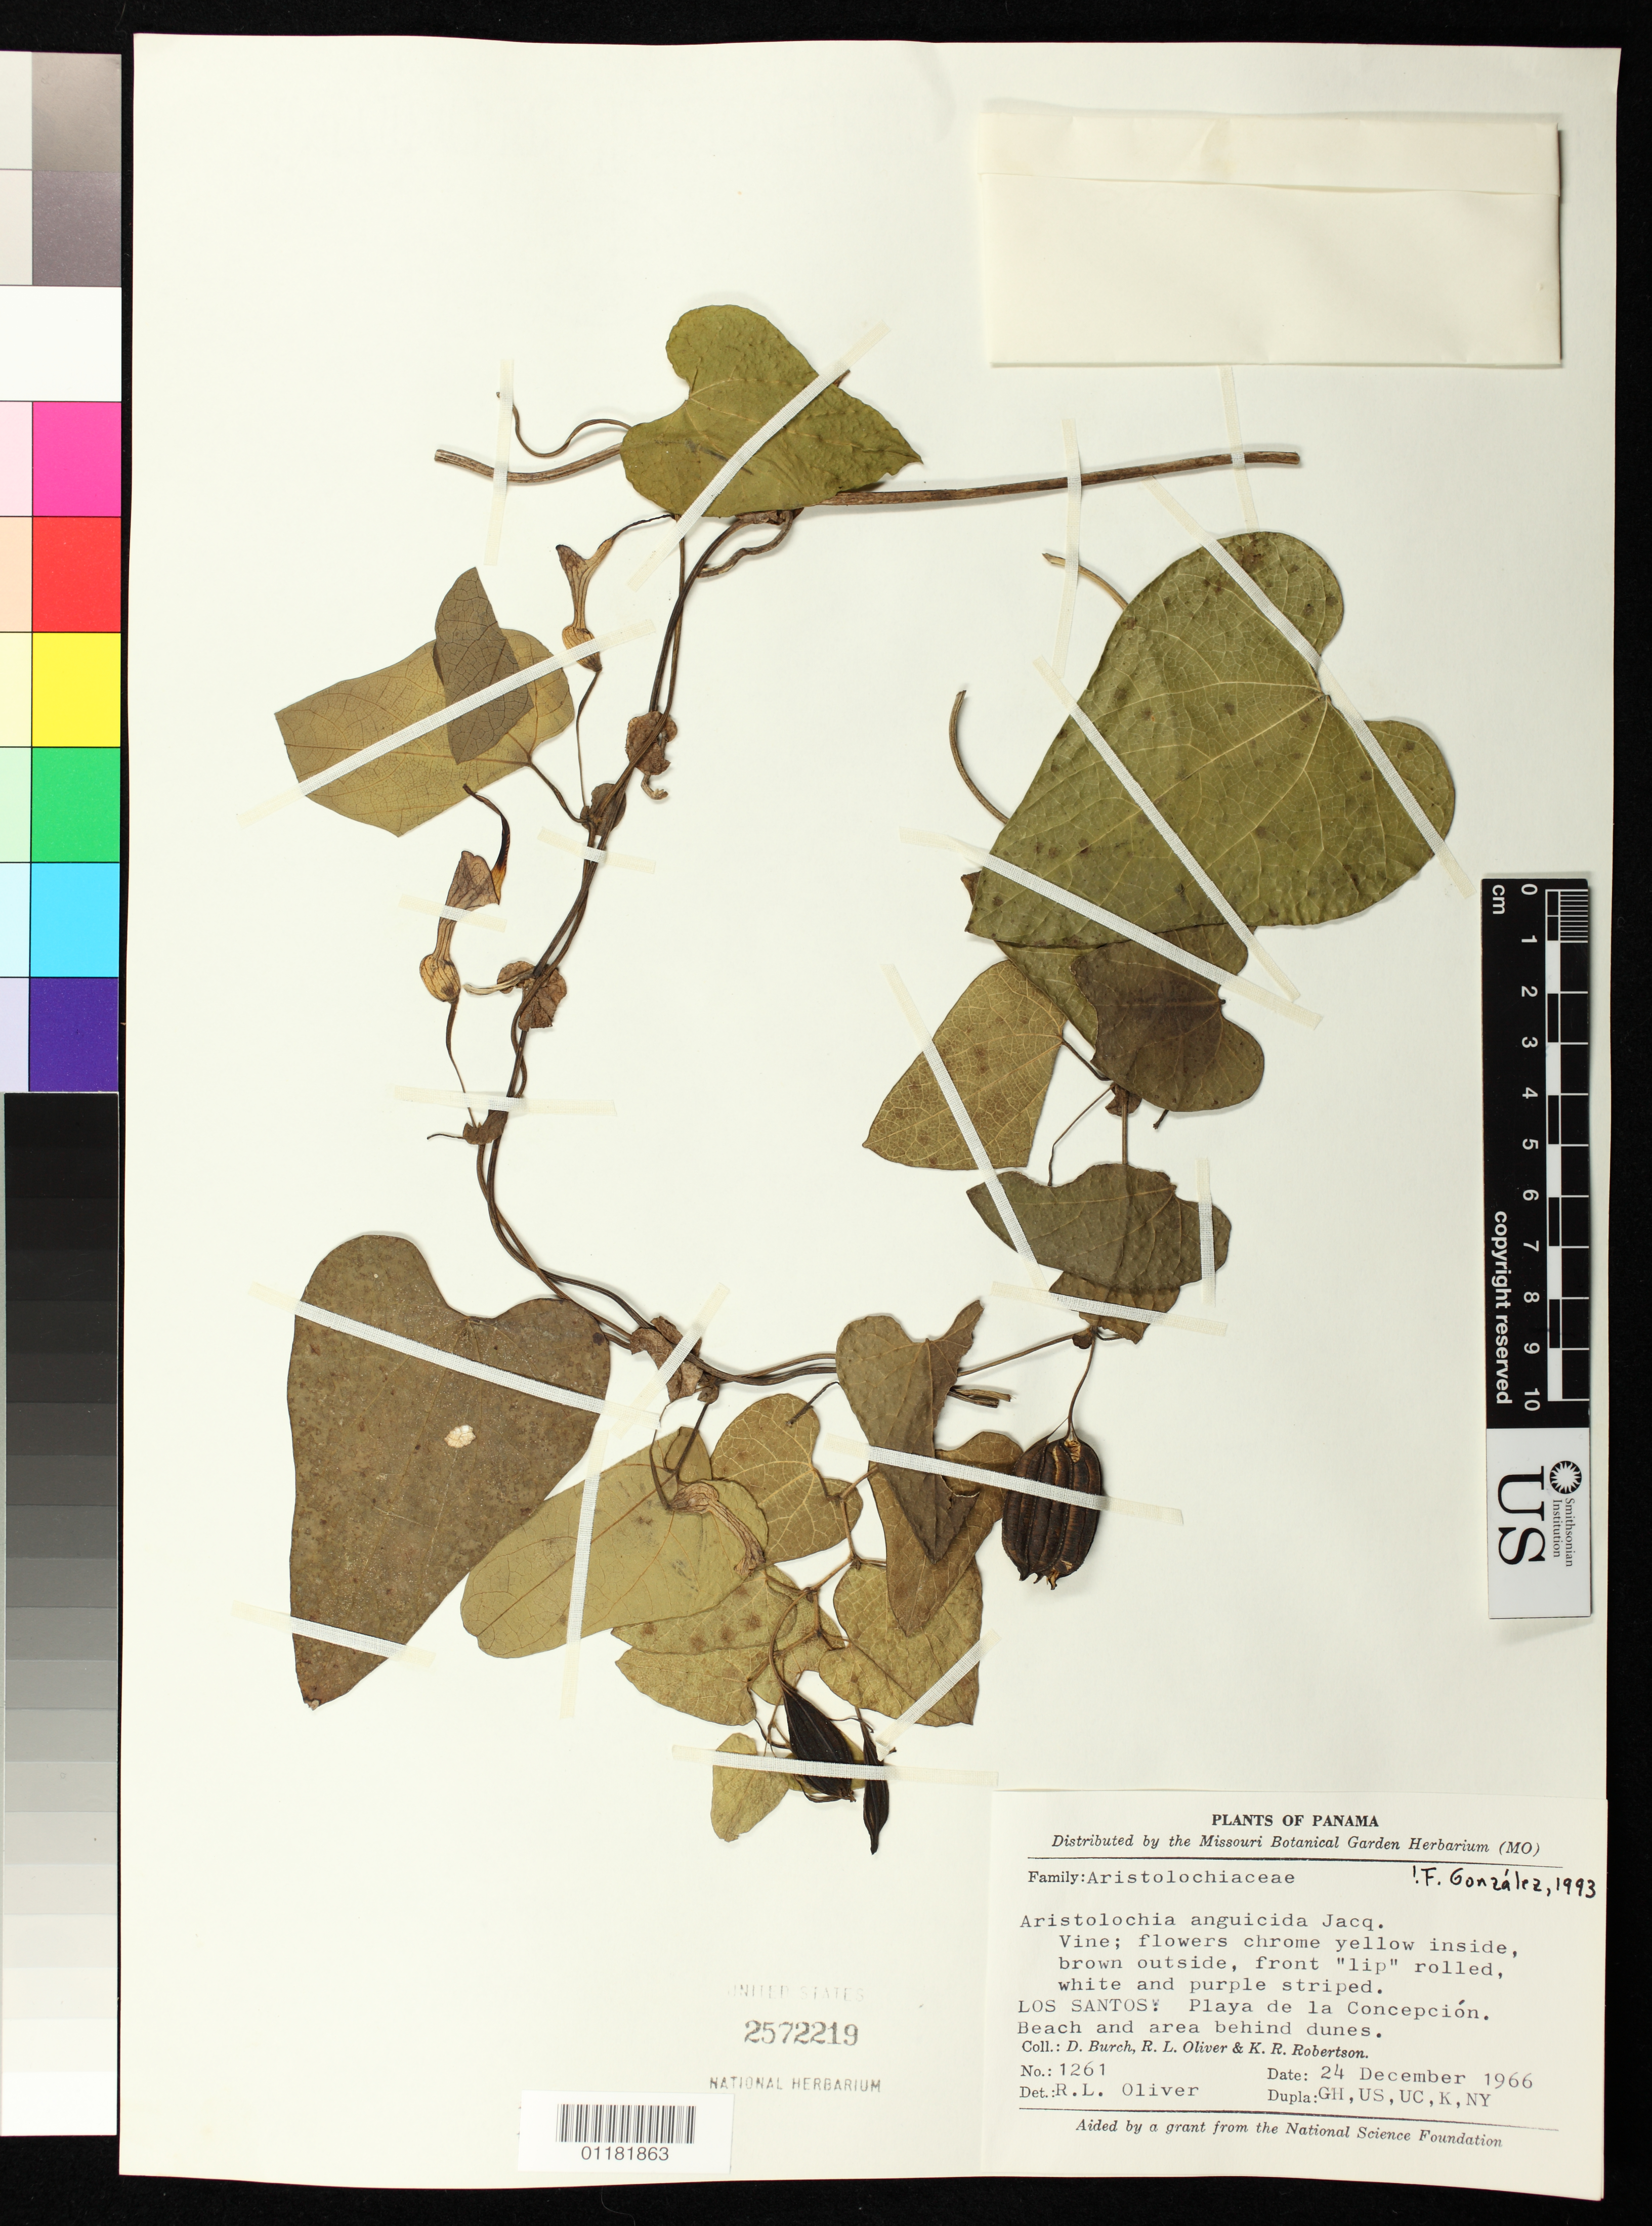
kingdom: Plantae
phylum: Tracheophyta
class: Magnoliopsida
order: Piperales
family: Aristolochiaceae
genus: Aristolochia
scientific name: Aristolochia anguicida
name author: Jacq.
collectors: D. G. Burch, R. L. Oliver & K. R. Robertson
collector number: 1261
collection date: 1966-12-24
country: Panama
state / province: Los Santos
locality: Beach and area behind dunes, Playa de la Concepción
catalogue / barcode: US 2572219